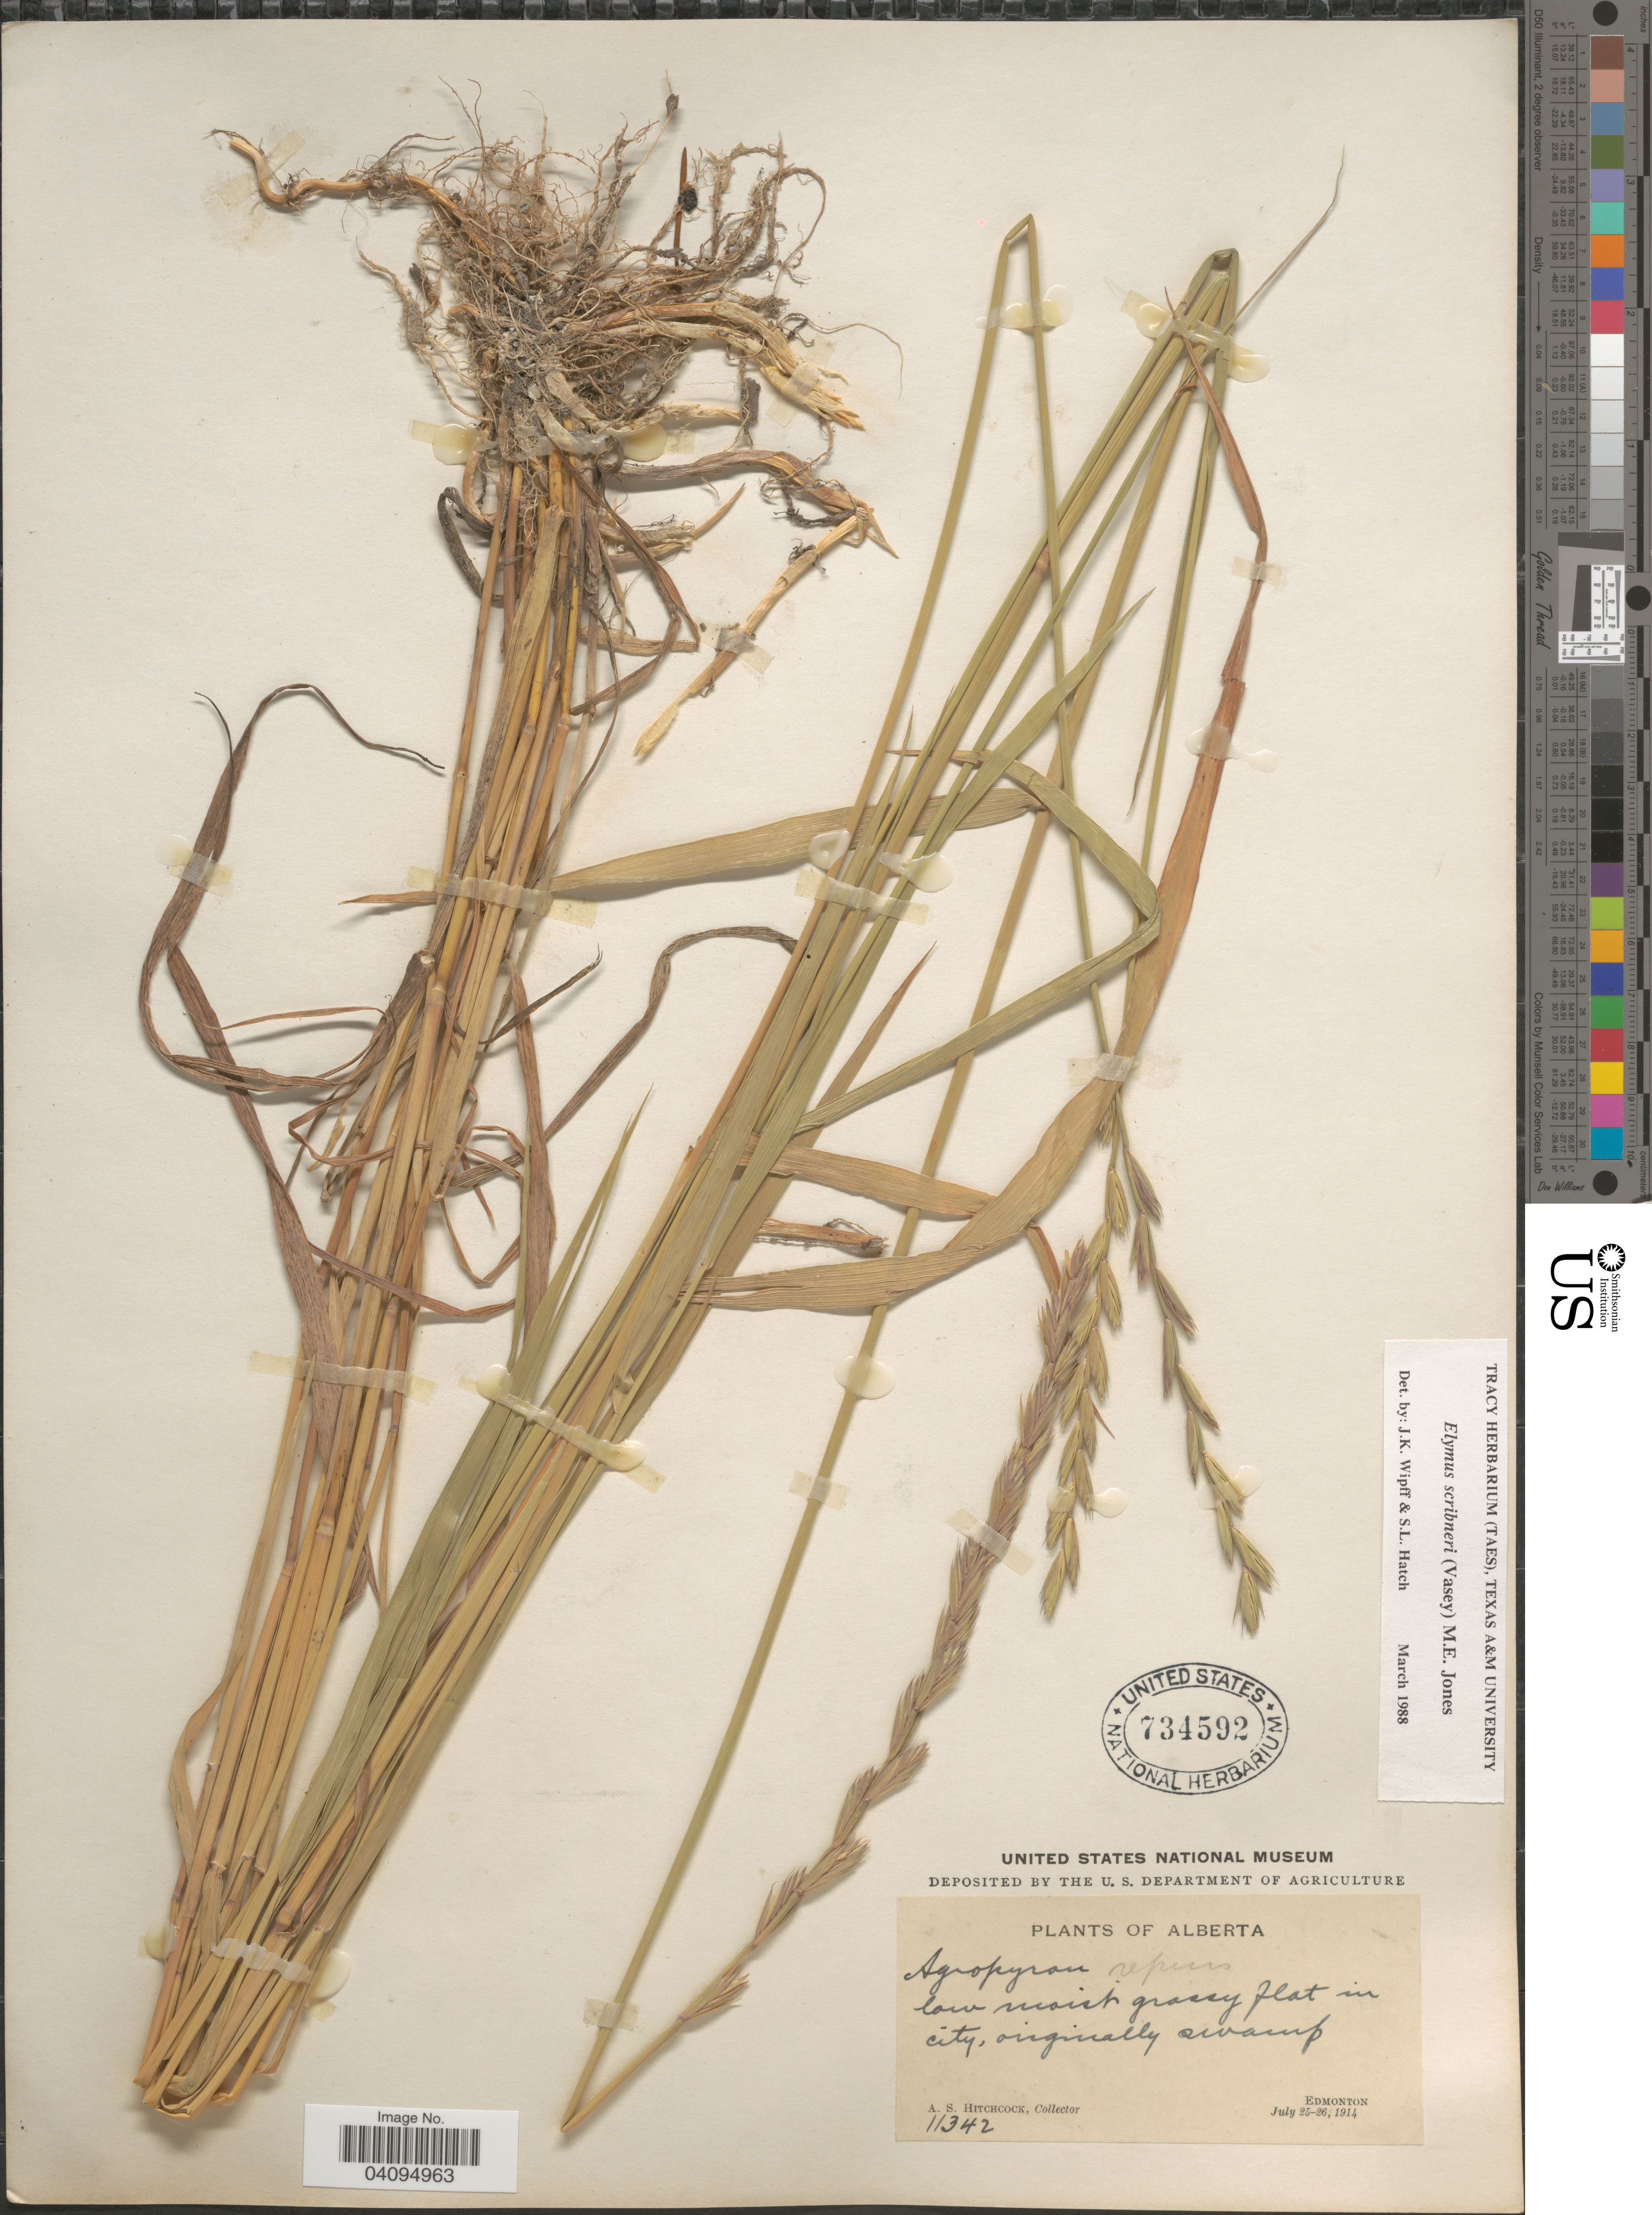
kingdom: Plantae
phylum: Tracheophyta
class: Liliopsida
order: Poales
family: Poaceae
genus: Elymus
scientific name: Elymus scribneri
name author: (Vasey) M.E. Jones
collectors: A. S. Hitchcock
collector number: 11342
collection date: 1914-07-25/1914-07-26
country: Canada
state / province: Alberta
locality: Edmonton.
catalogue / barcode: US 734592